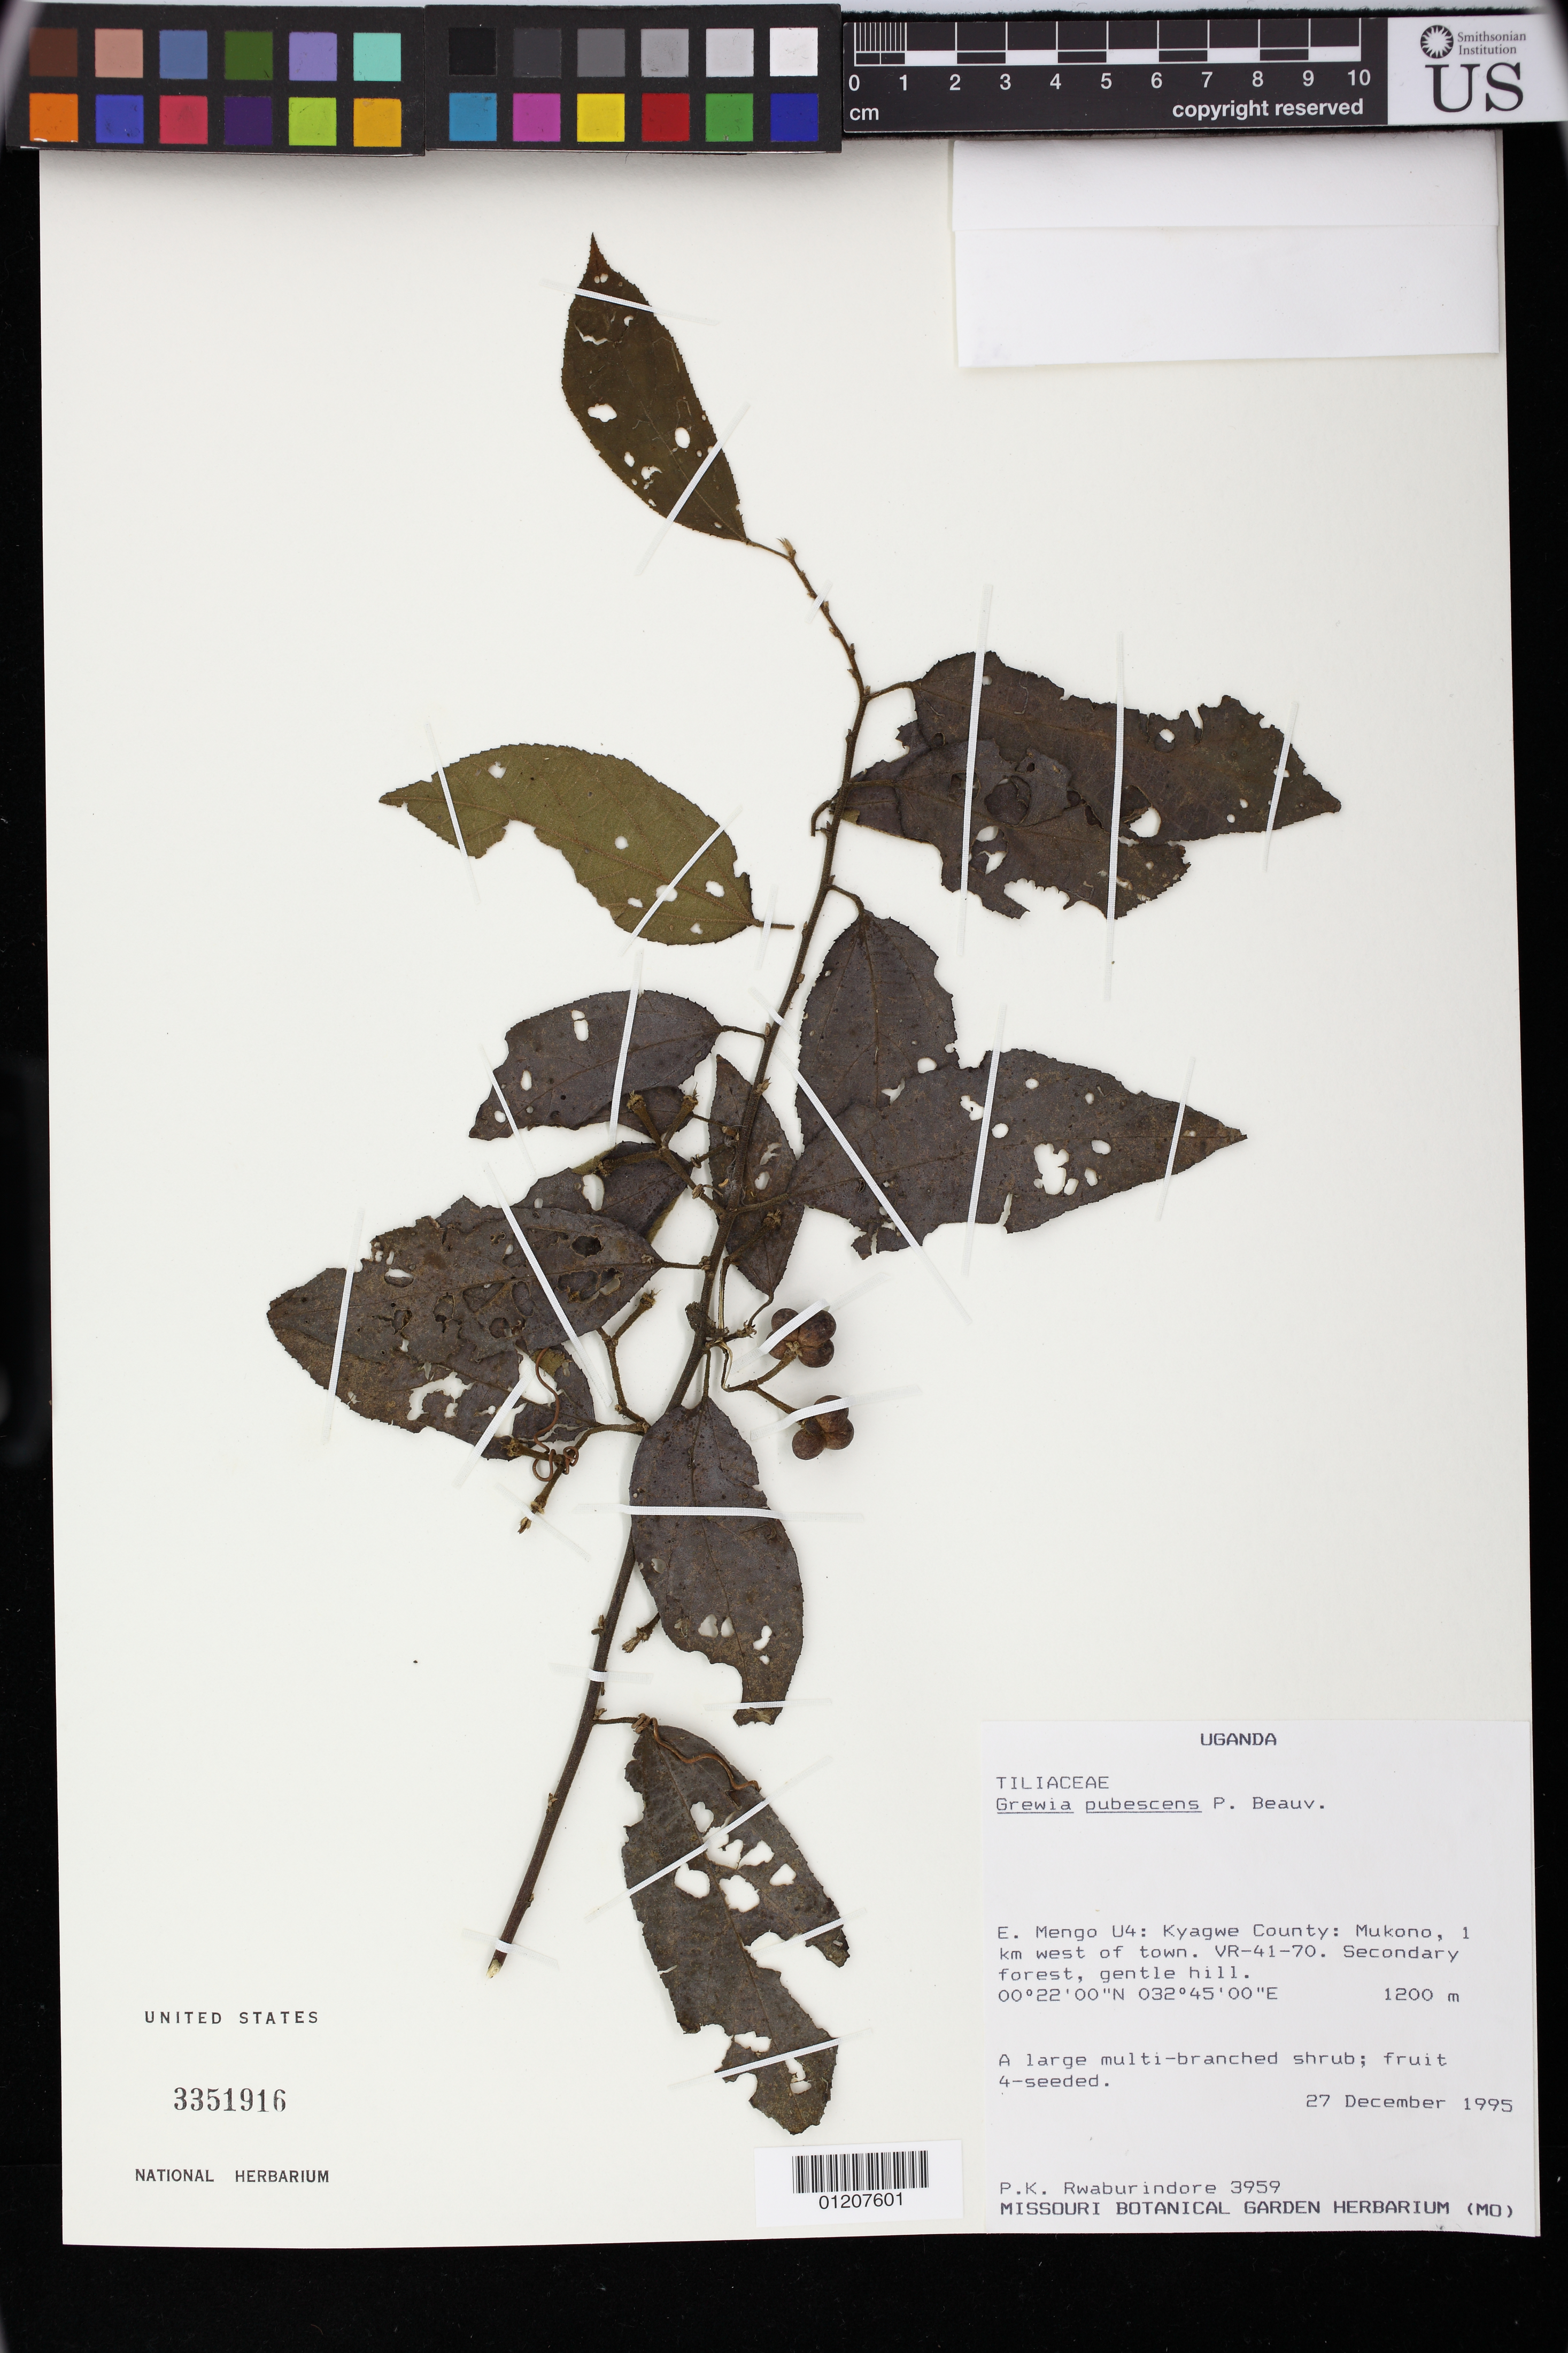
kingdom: Plantae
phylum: Tracheophyta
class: Magnoliopsida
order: Malvales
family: Malvaceae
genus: Grewia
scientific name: Grewia pubescens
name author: P. Beauv.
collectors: P. Rwaburindore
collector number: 3959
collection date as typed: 27 Dec 1995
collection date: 1995-12-27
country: Uganda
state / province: Central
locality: E. Mengo U4: Kyagwe County: Mukono, 1 km west of town. VR-41-70. Secondary forest, gentle hill.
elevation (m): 1200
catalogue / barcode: US 3351916